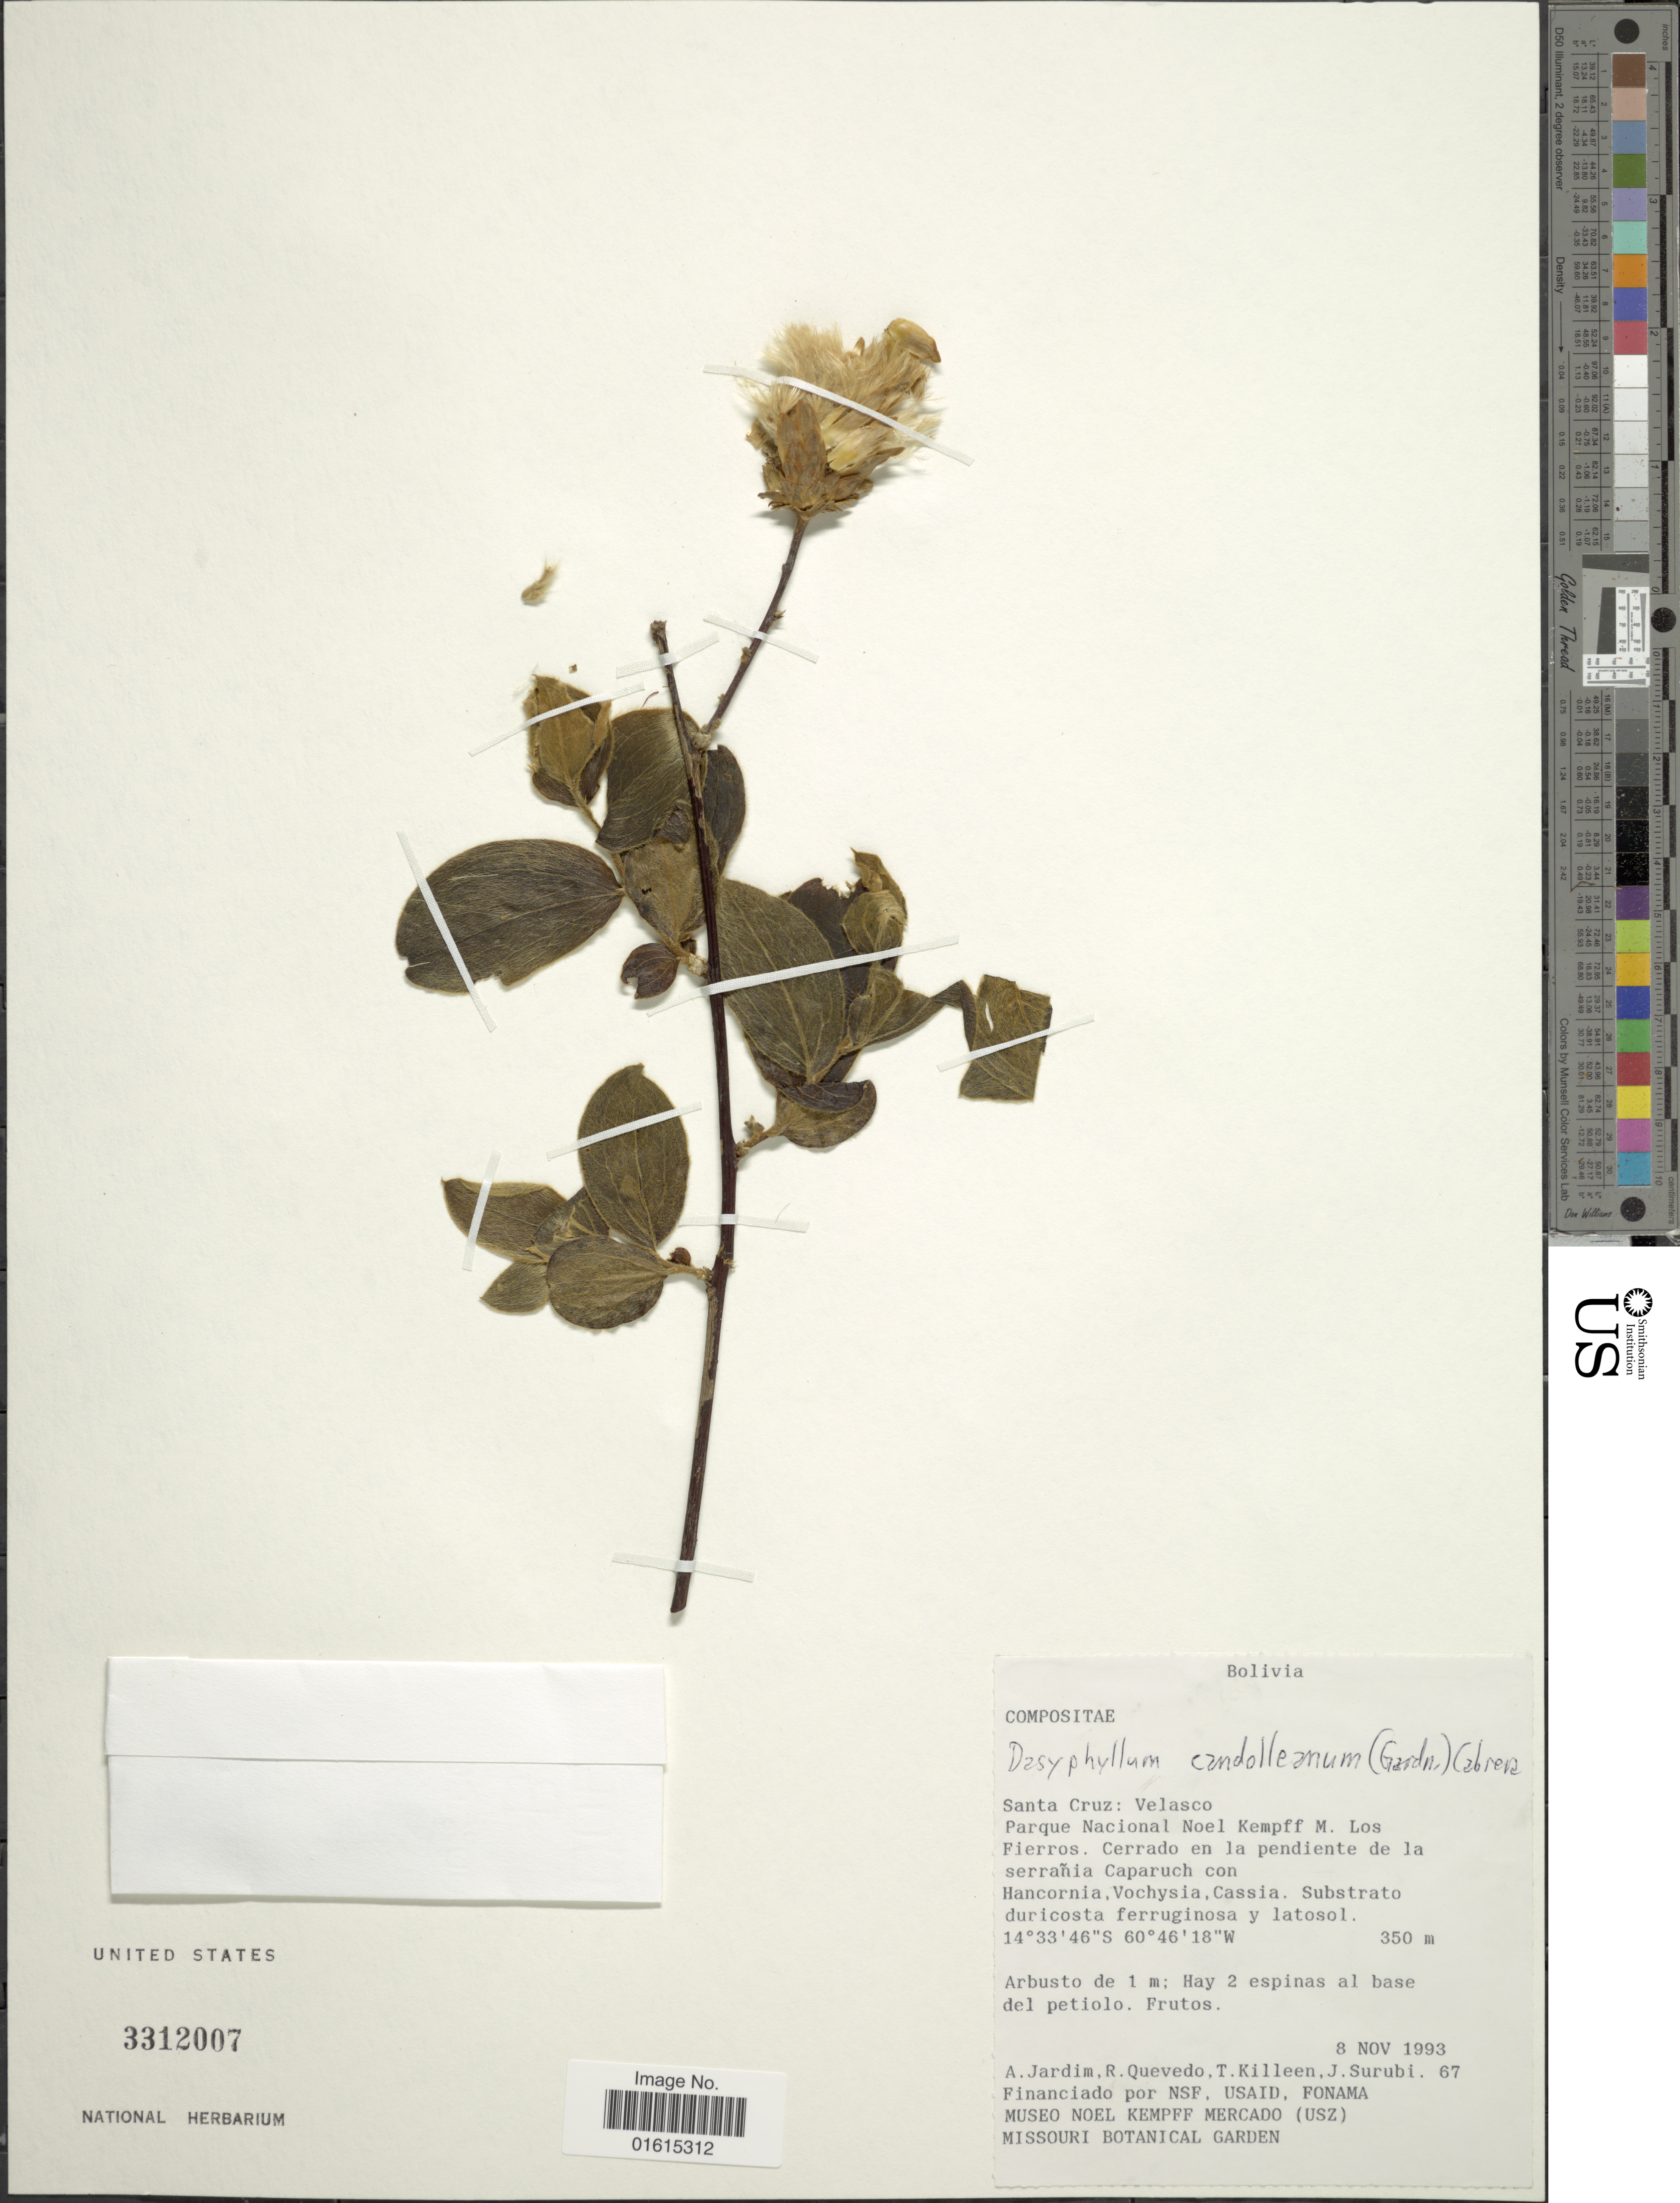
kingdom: Plantae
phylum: Tracheophyta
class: Magnoliopsida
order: Asterales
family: Asteraceae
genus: Dasyphyllum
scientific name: Dasyphyllum candolleanum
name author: (Gardner) Cabrera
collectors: A. Jardim, R. Quevedo, T. J. Killeen & J. Surubi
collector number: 67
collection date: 1993-11-08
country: Bolivia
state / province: Santa Cruz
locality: Santa Cruz, Velasco, Parque Nacional Noel Kempff M. Los Fierros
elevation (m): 350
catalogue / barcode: US 3312007